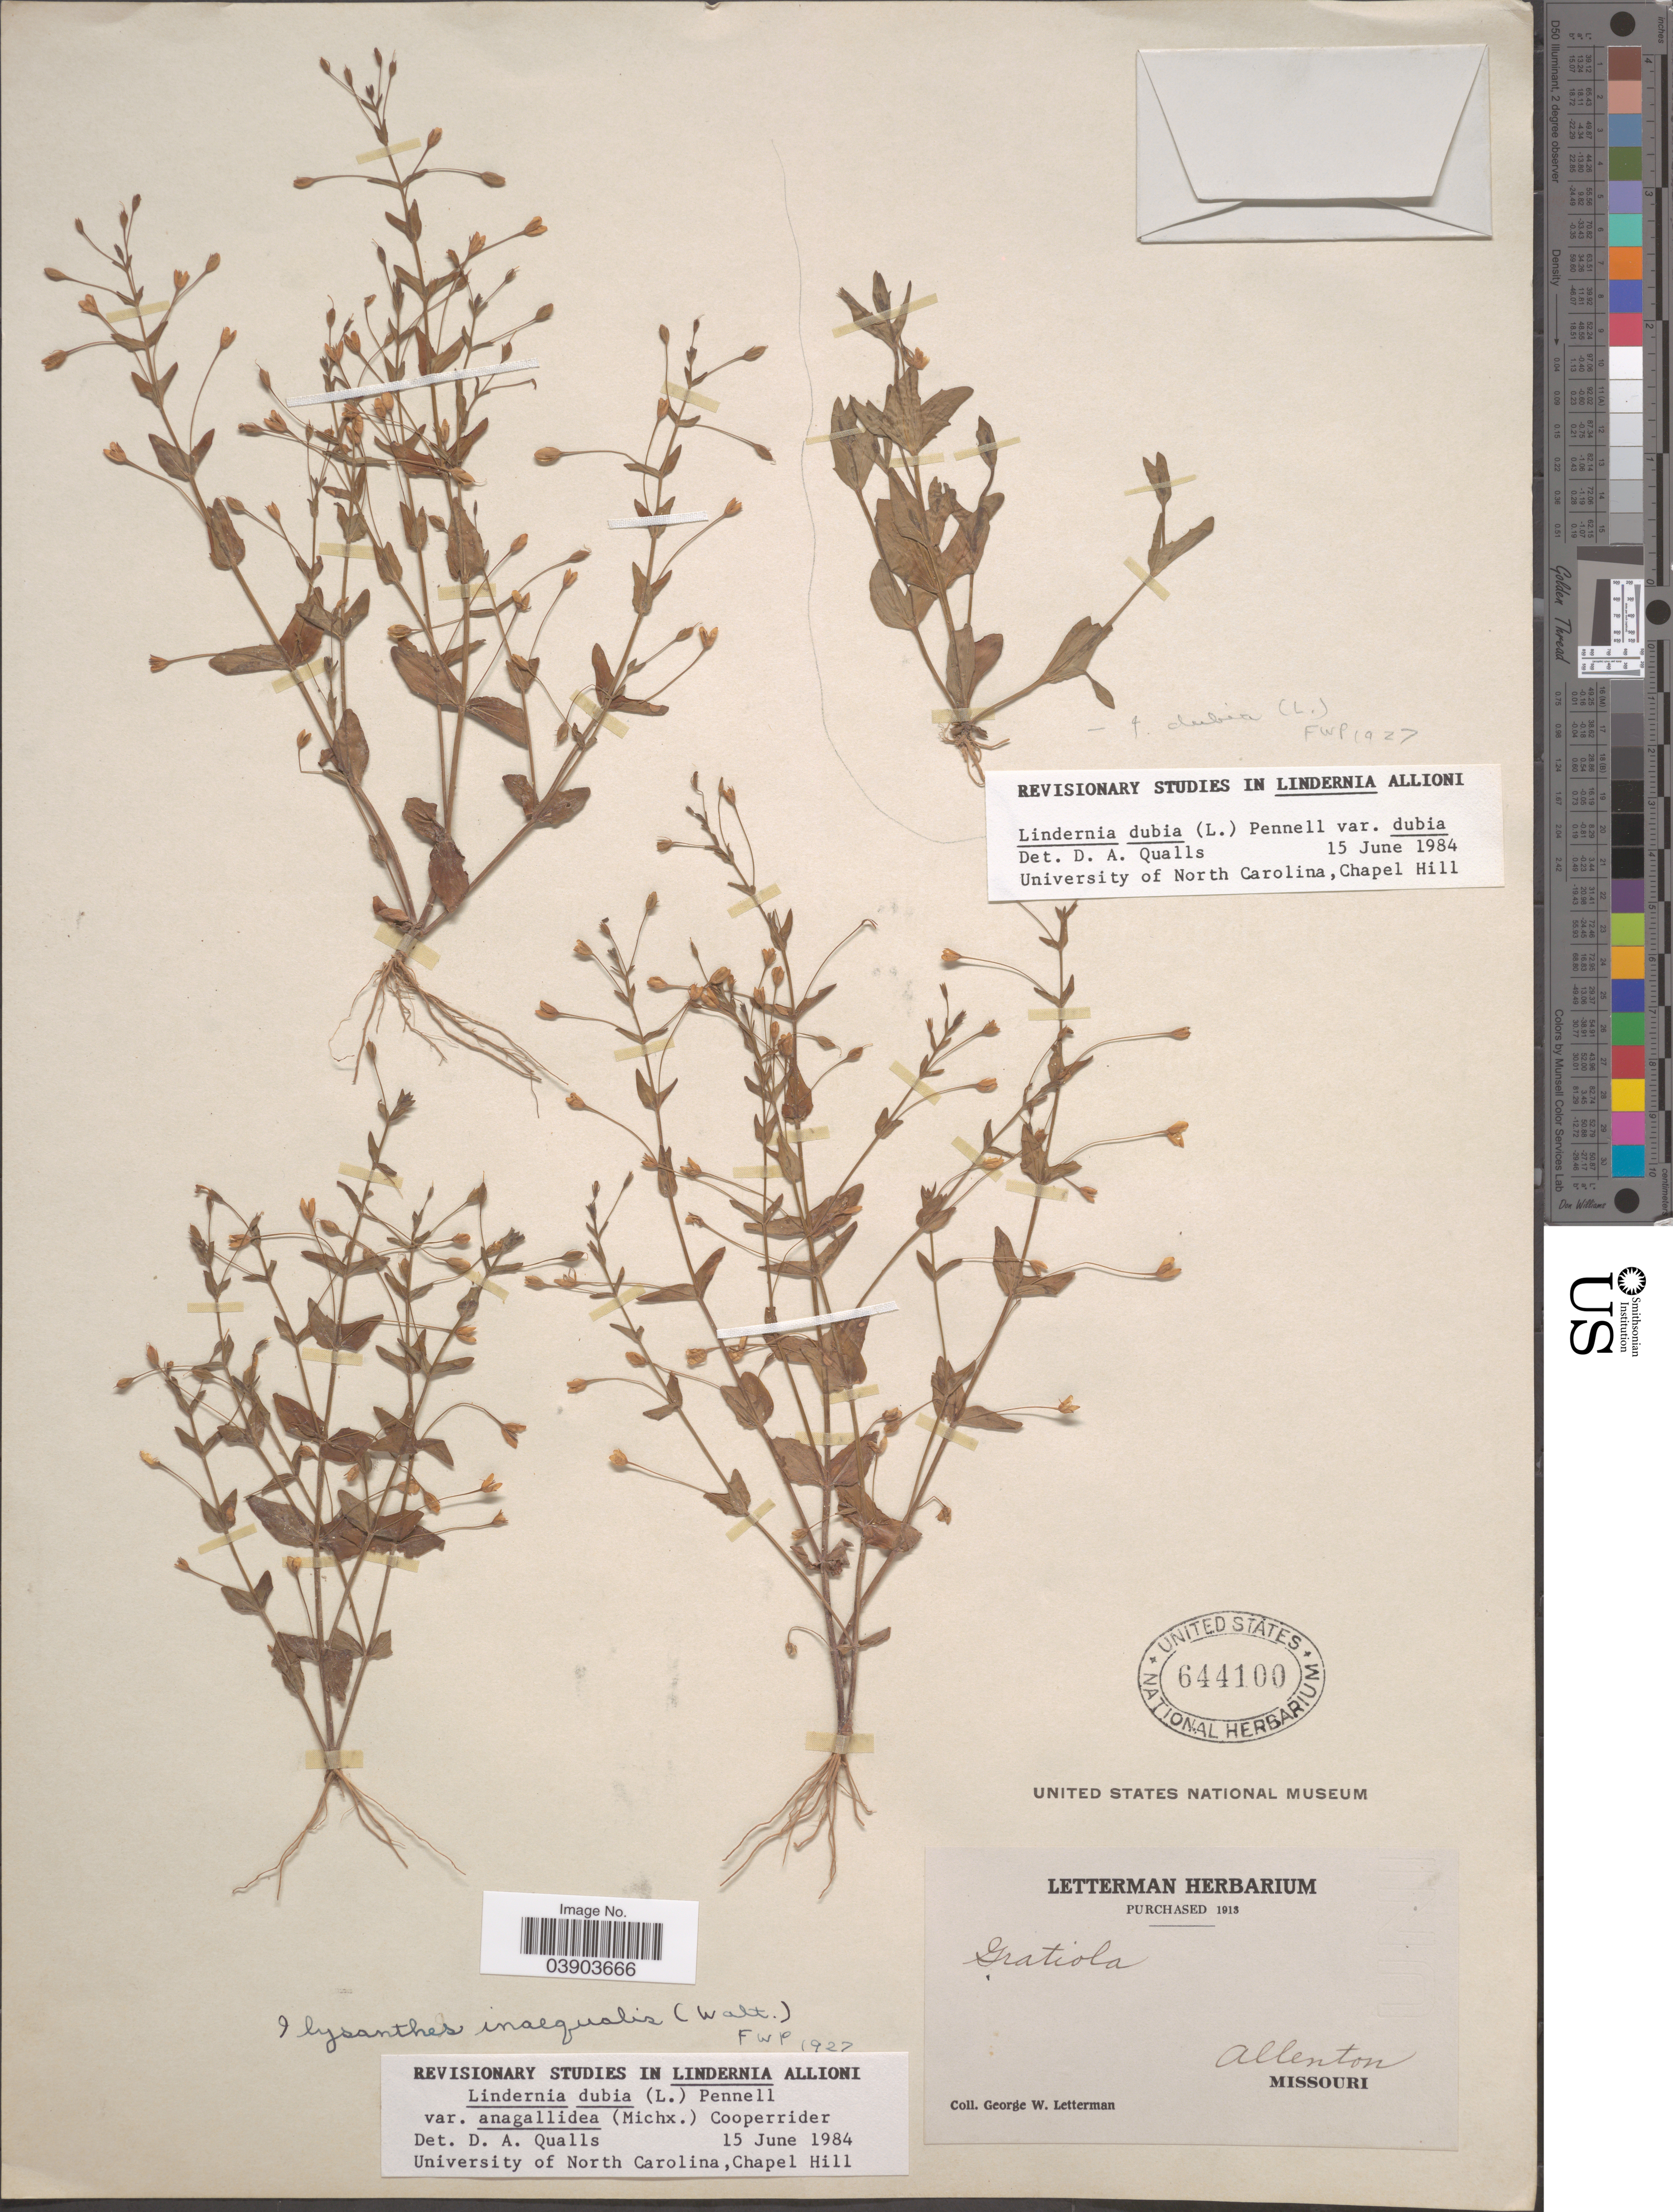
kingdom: Plantae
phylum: Tracheophyta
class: Magnoliopsida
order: Lamiales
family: Linderniaceae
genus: Lindernia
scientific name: Lindernia dubia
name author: (L.) Pennell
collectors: G. W. Letterman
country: United States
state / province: Missouri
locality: Allenton.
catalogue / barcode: US 644100